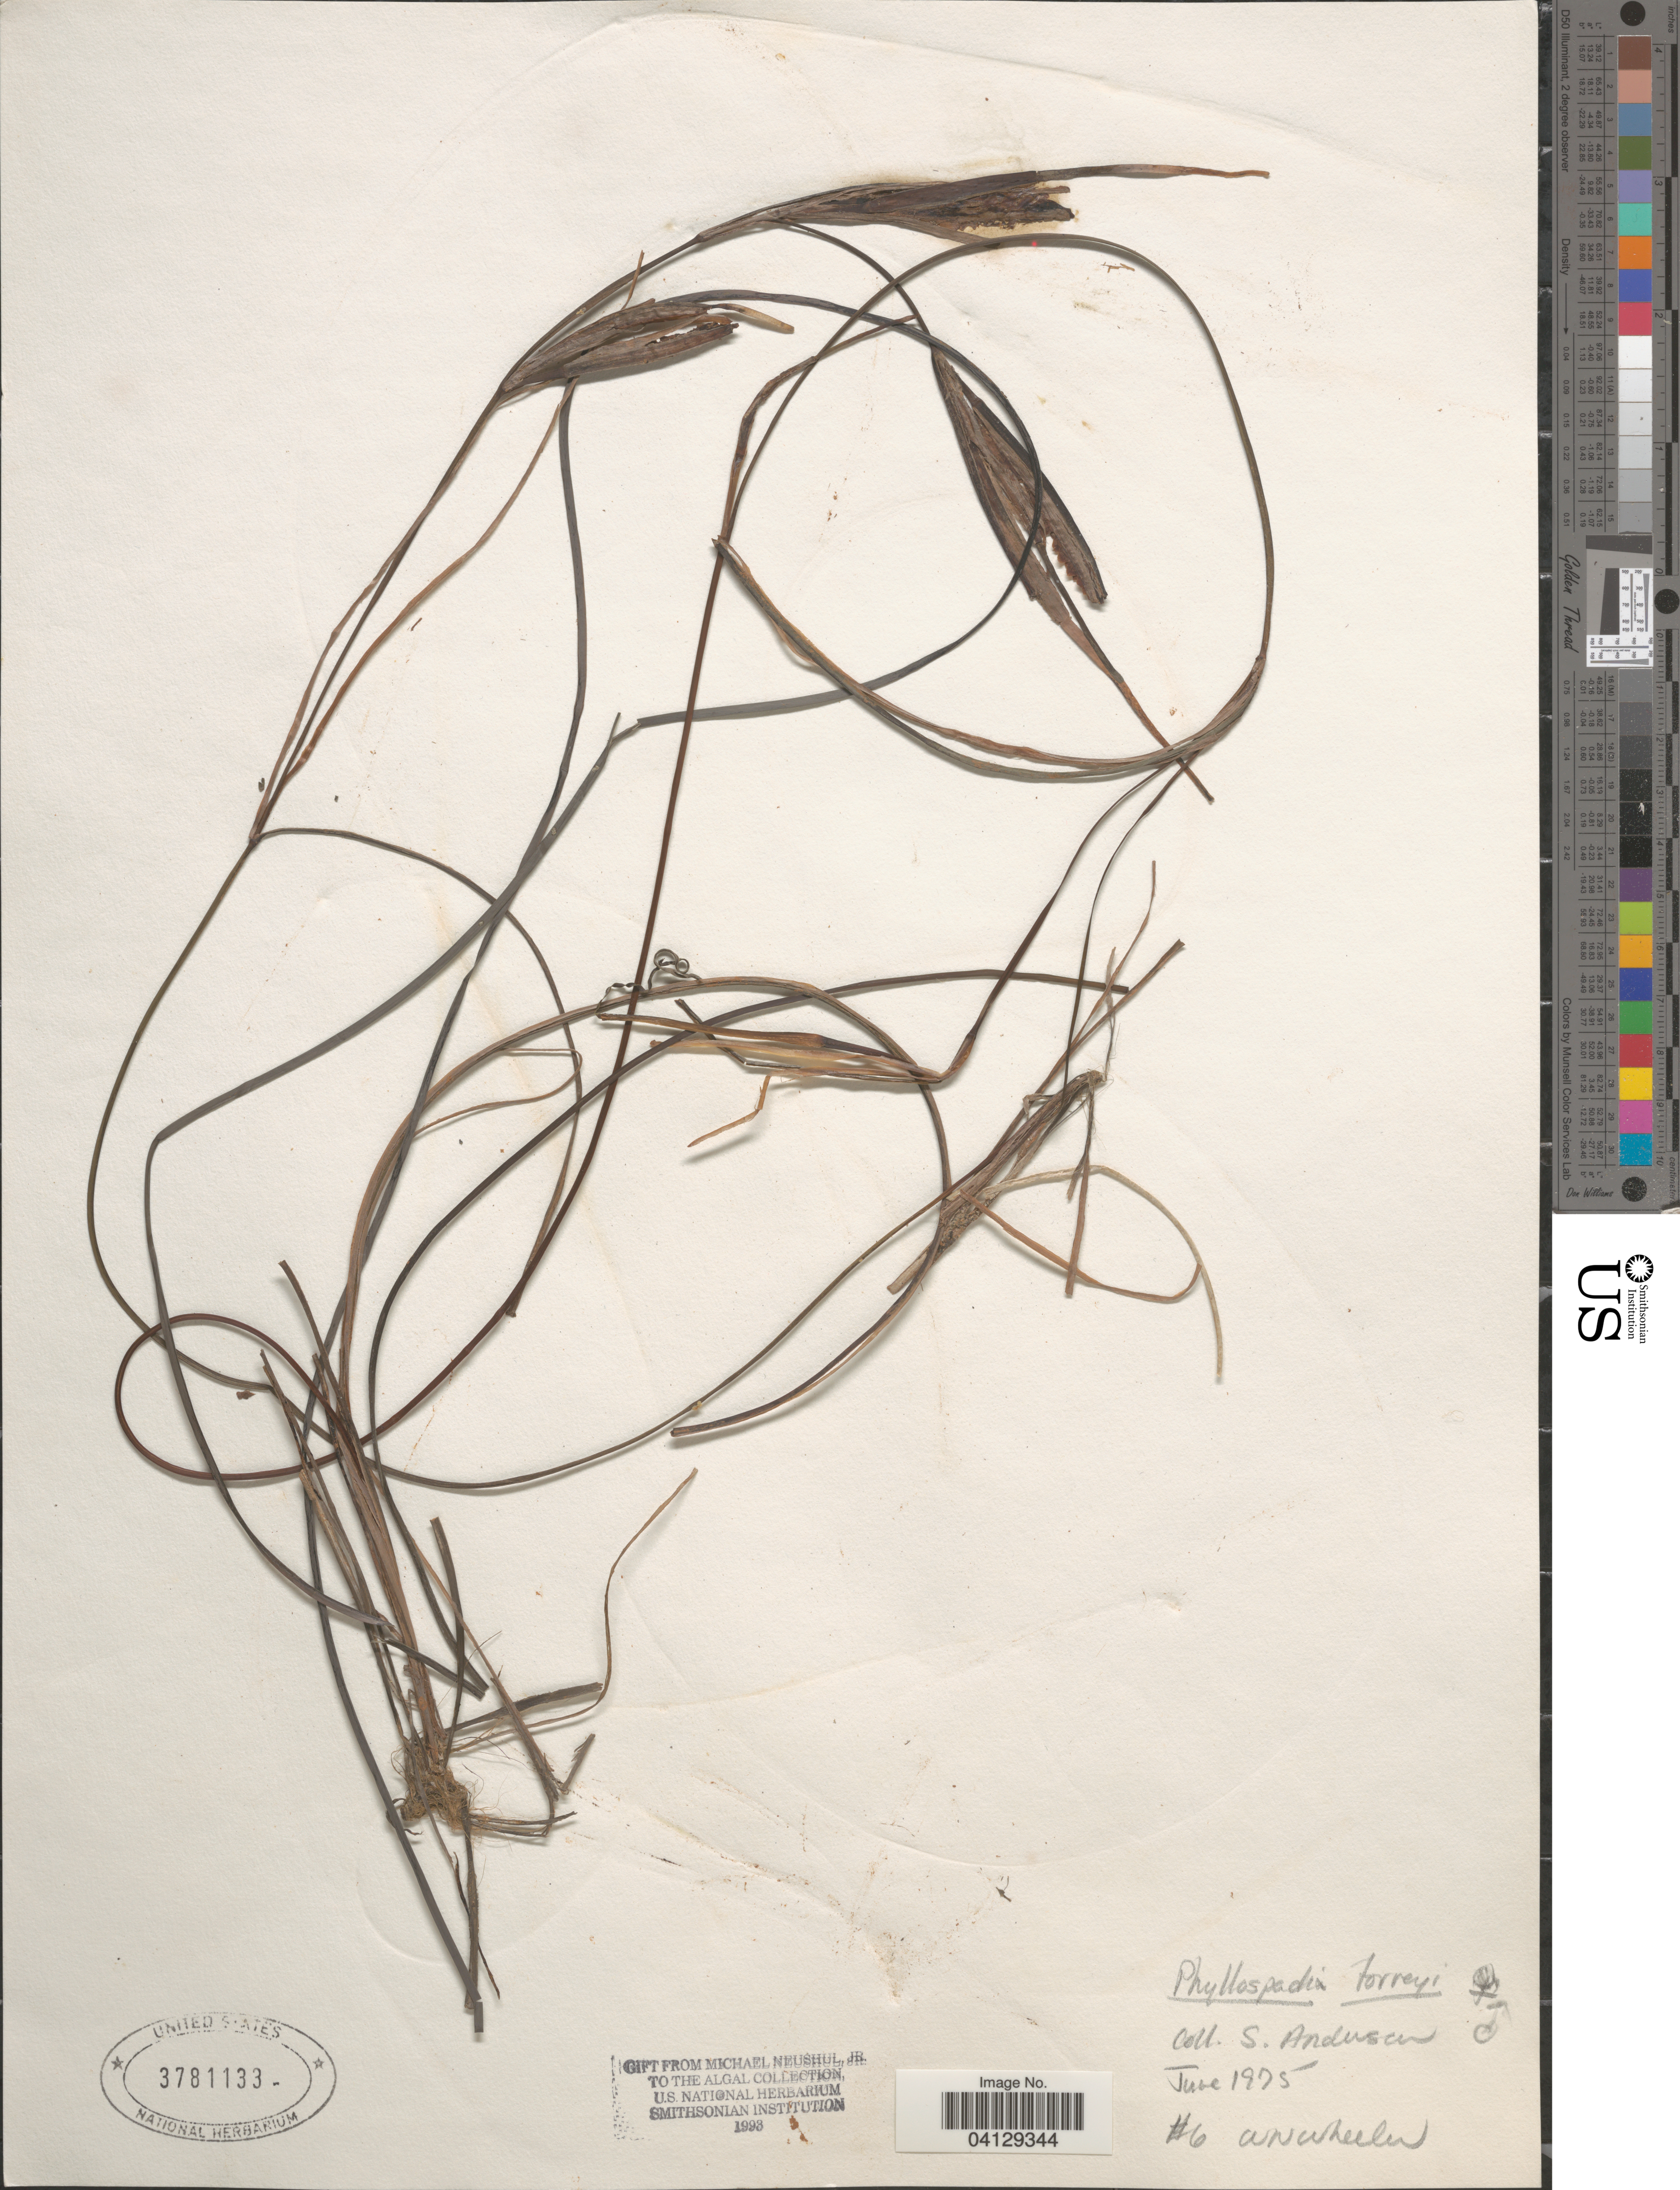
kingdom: Plantae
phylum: Tracheophyta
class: Liliopsida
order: Alismatales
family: Zosteraceae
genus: Phyllospadix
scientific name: Phyllospadix torreyi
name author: S. Watson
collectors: S. Anderson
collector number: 6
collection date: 1975-06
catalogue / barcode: US 3781133